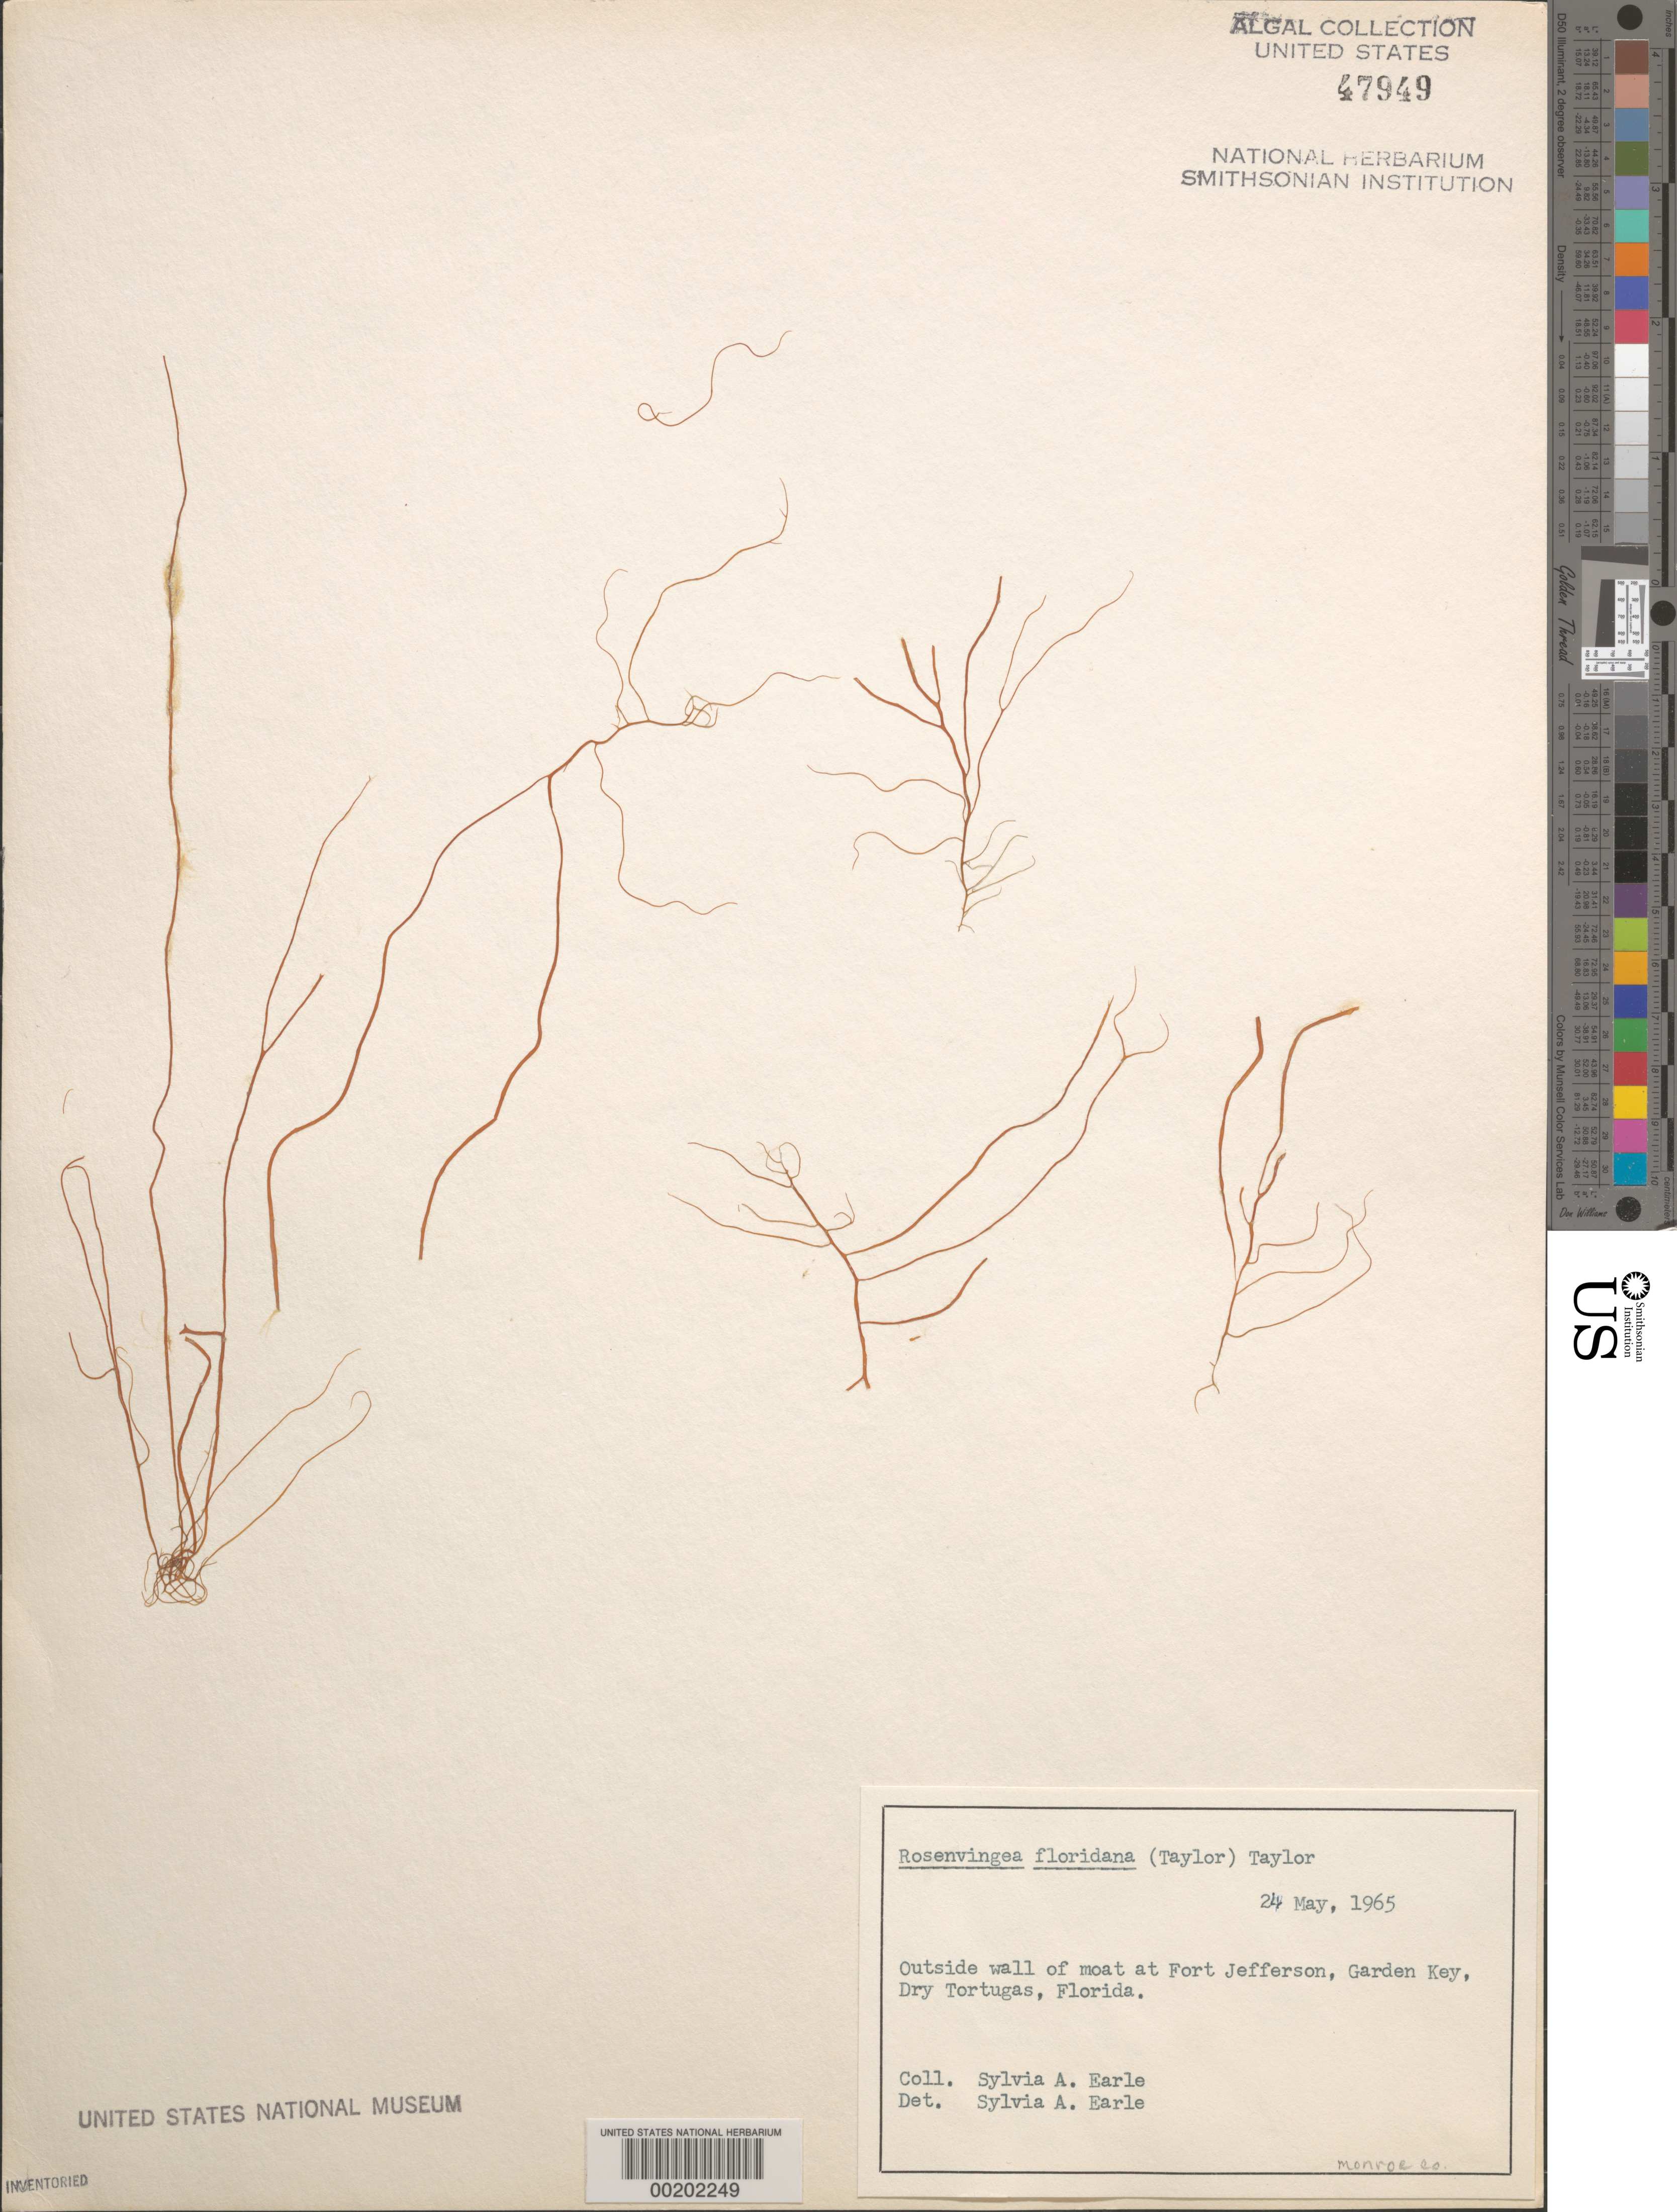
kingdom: Chromista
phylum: Ochrophyta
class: Phaeophyceae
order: Scytosiphonales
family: Scytosiphonaceae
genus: Rosenvingea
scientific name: Rosenvingea floridana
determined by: Earle, S. A.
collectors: S. A. Earle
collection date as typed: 24 May 1965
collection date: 1965-05-24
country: United States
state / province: Florida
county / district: Monroe County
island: Garden Key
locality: Fort Jefferson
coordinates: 24 37.65'N, 82 52.37'W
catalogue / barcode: US 47949